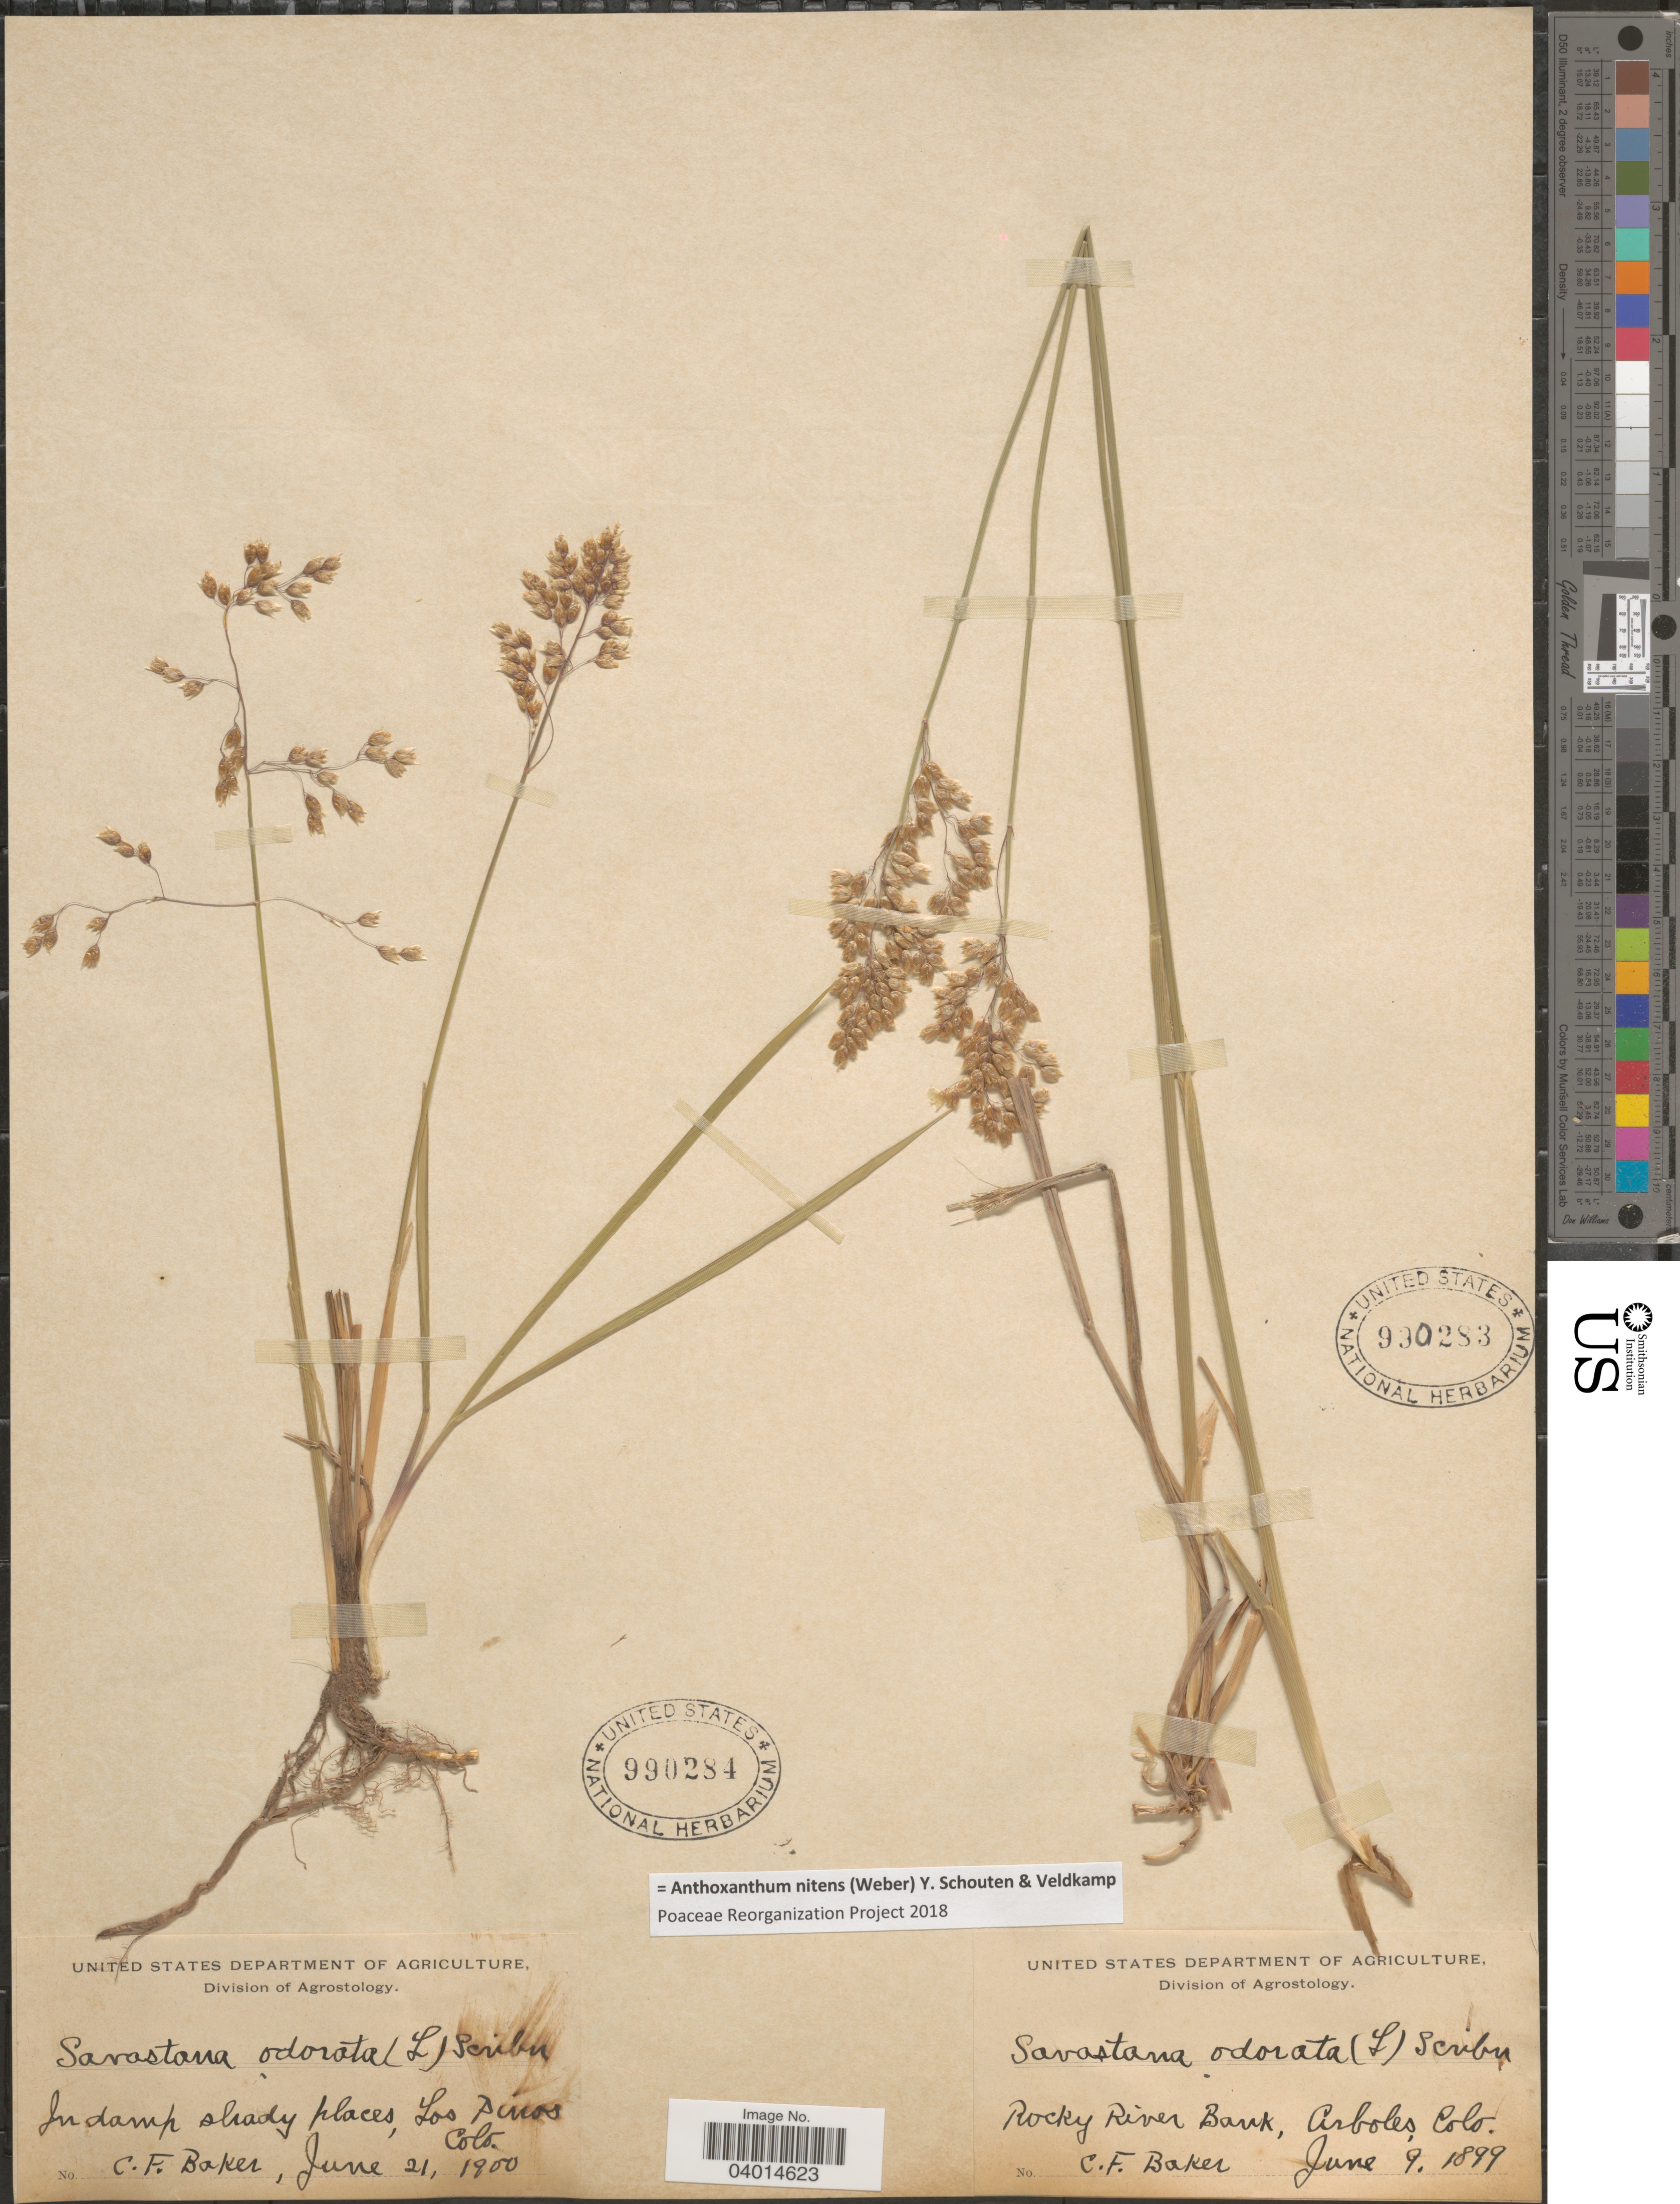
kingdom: Plantae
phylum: Tracheophyta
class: Liliopsida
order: Poales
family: Poaceae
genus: Anthoxanthum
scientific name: Anthoxanthum nitens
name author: (G.H. Weber) R.T.A. Schouten & Veldkamp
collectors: C. F. Baker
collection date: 1900-06-21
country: United States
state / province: Colorado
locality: In damp shady places, Los Pinos.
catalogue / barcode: US 990284-2